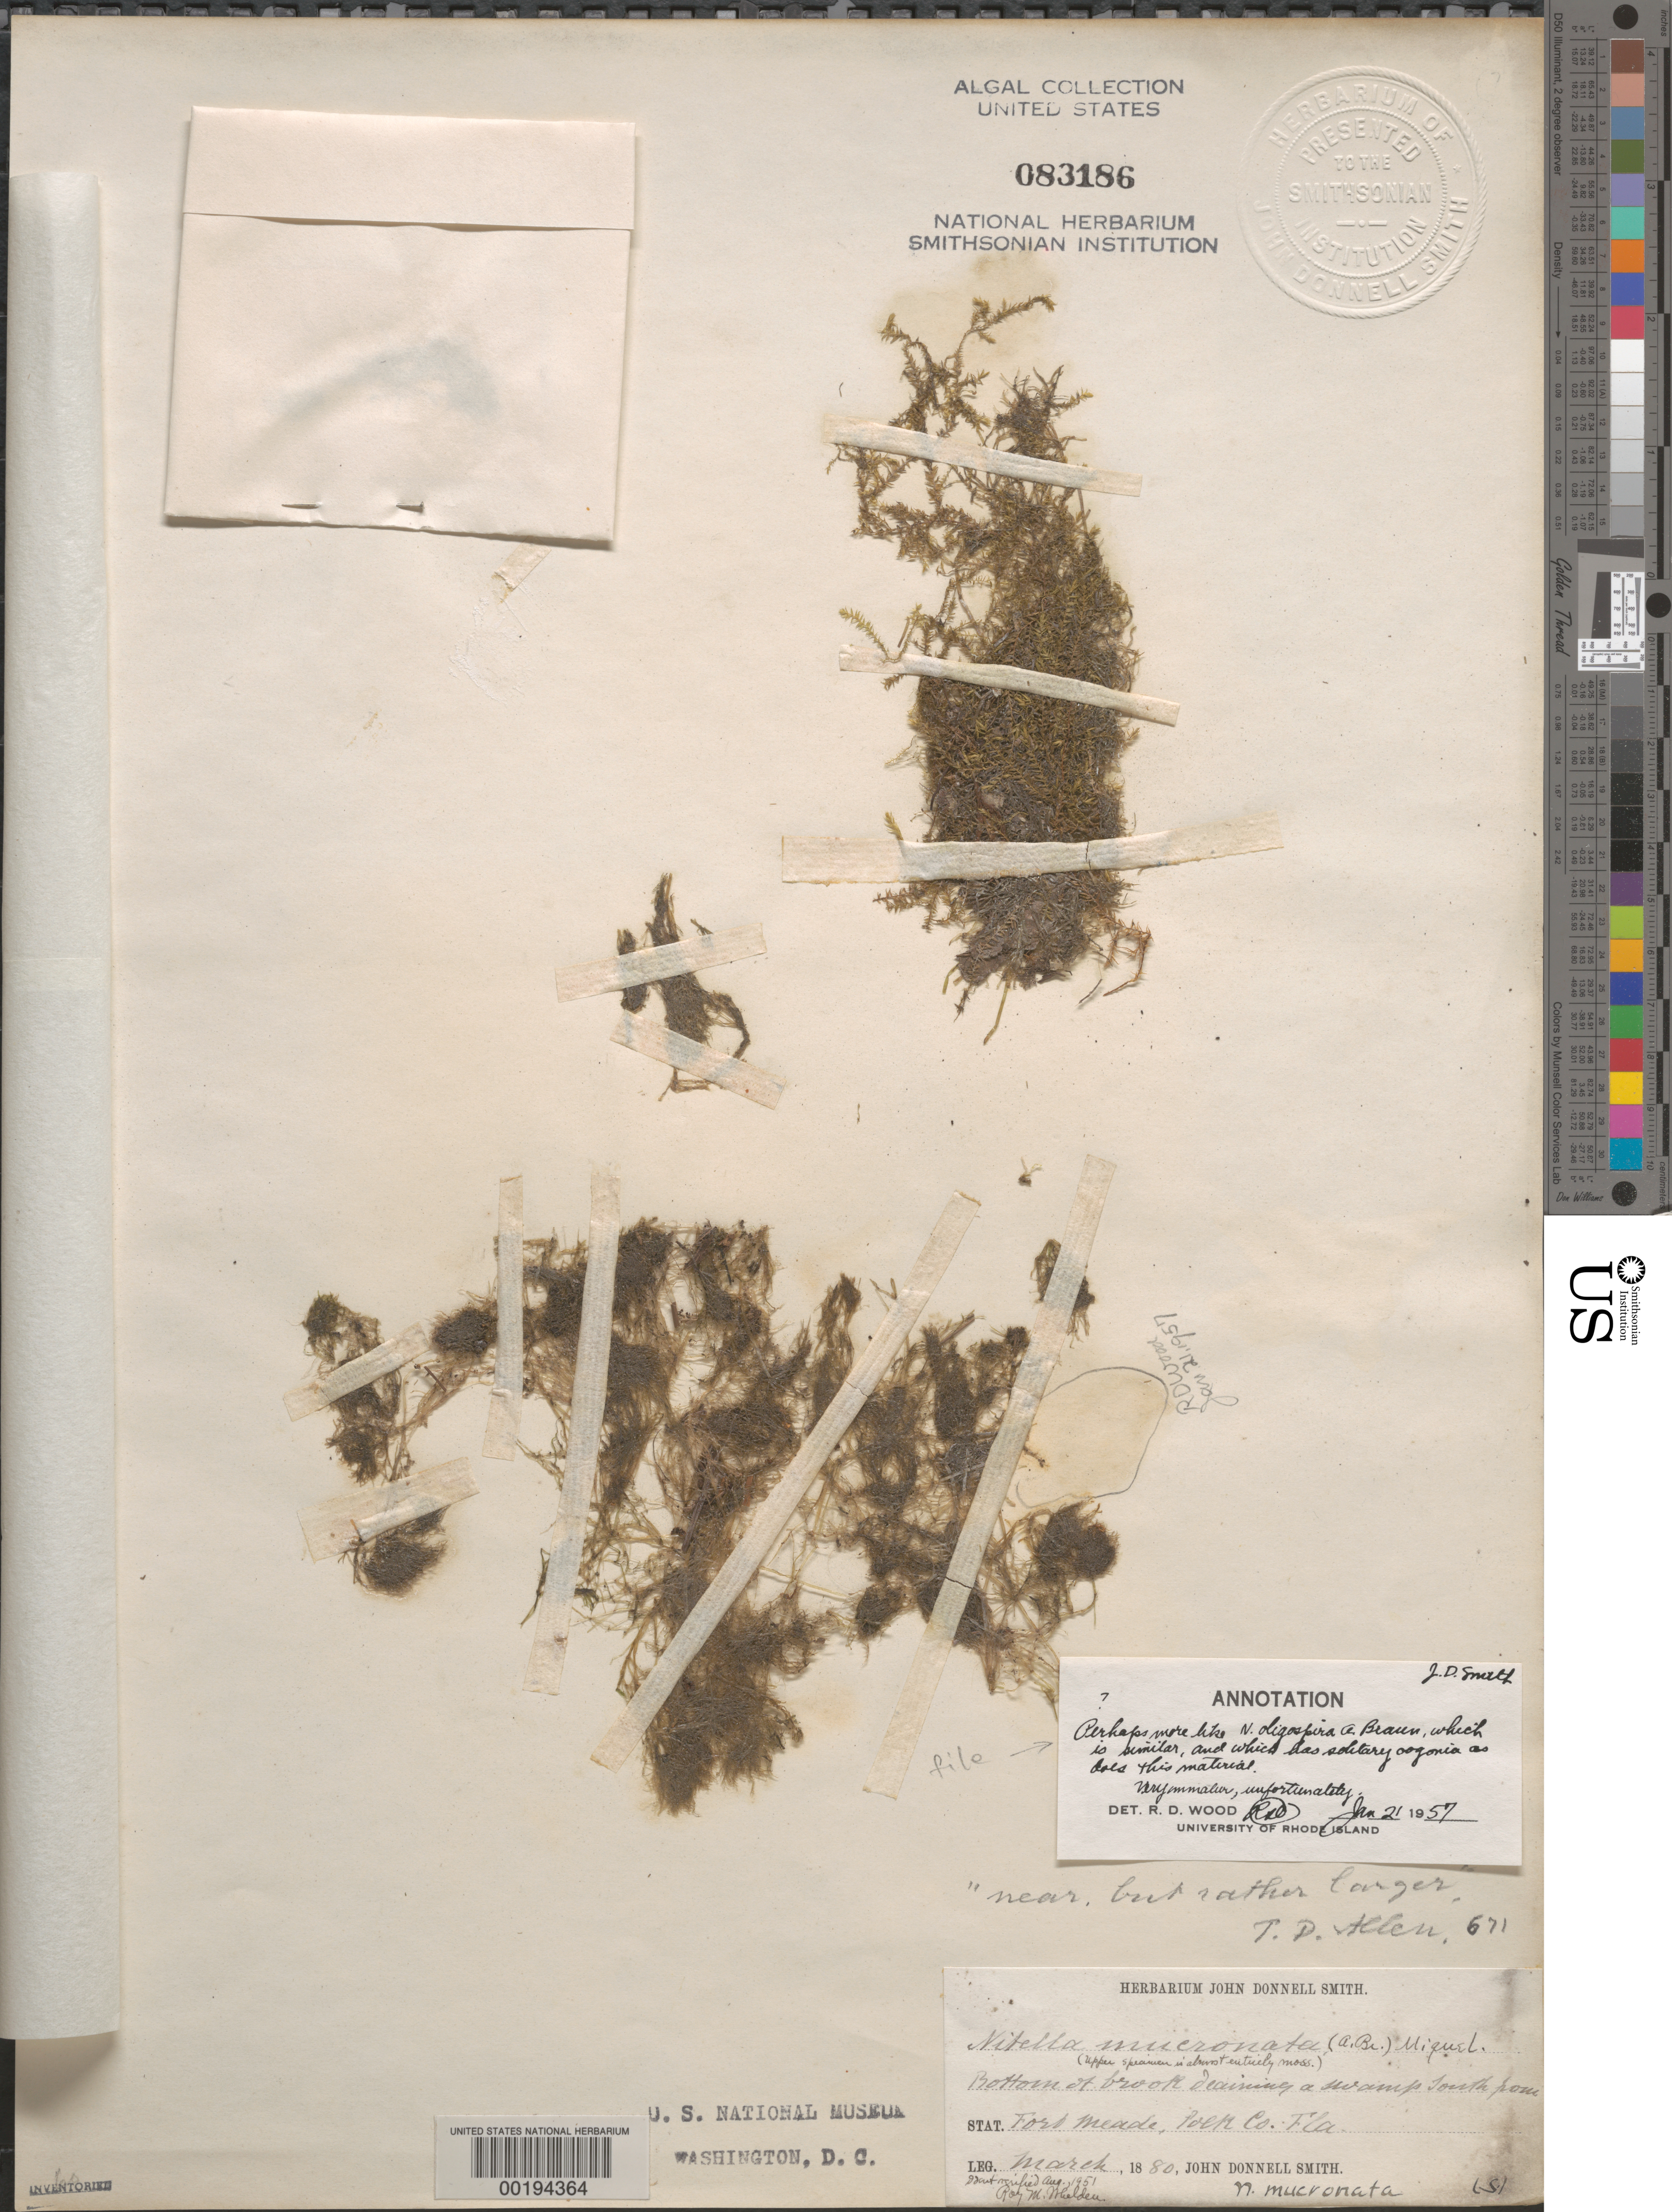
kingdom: Plantae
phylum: Charophyta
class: Charophyceae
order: Charales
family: Characeae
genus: Nitella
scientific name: Nitella oligospira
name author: A. Braun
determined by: Wood, R. D.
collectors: J. Donnell Smith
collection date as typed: Mar 1880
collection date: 1880-03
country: United States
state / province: Florida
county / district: Polk County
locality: South of Fort Meade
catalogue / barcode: US 83186